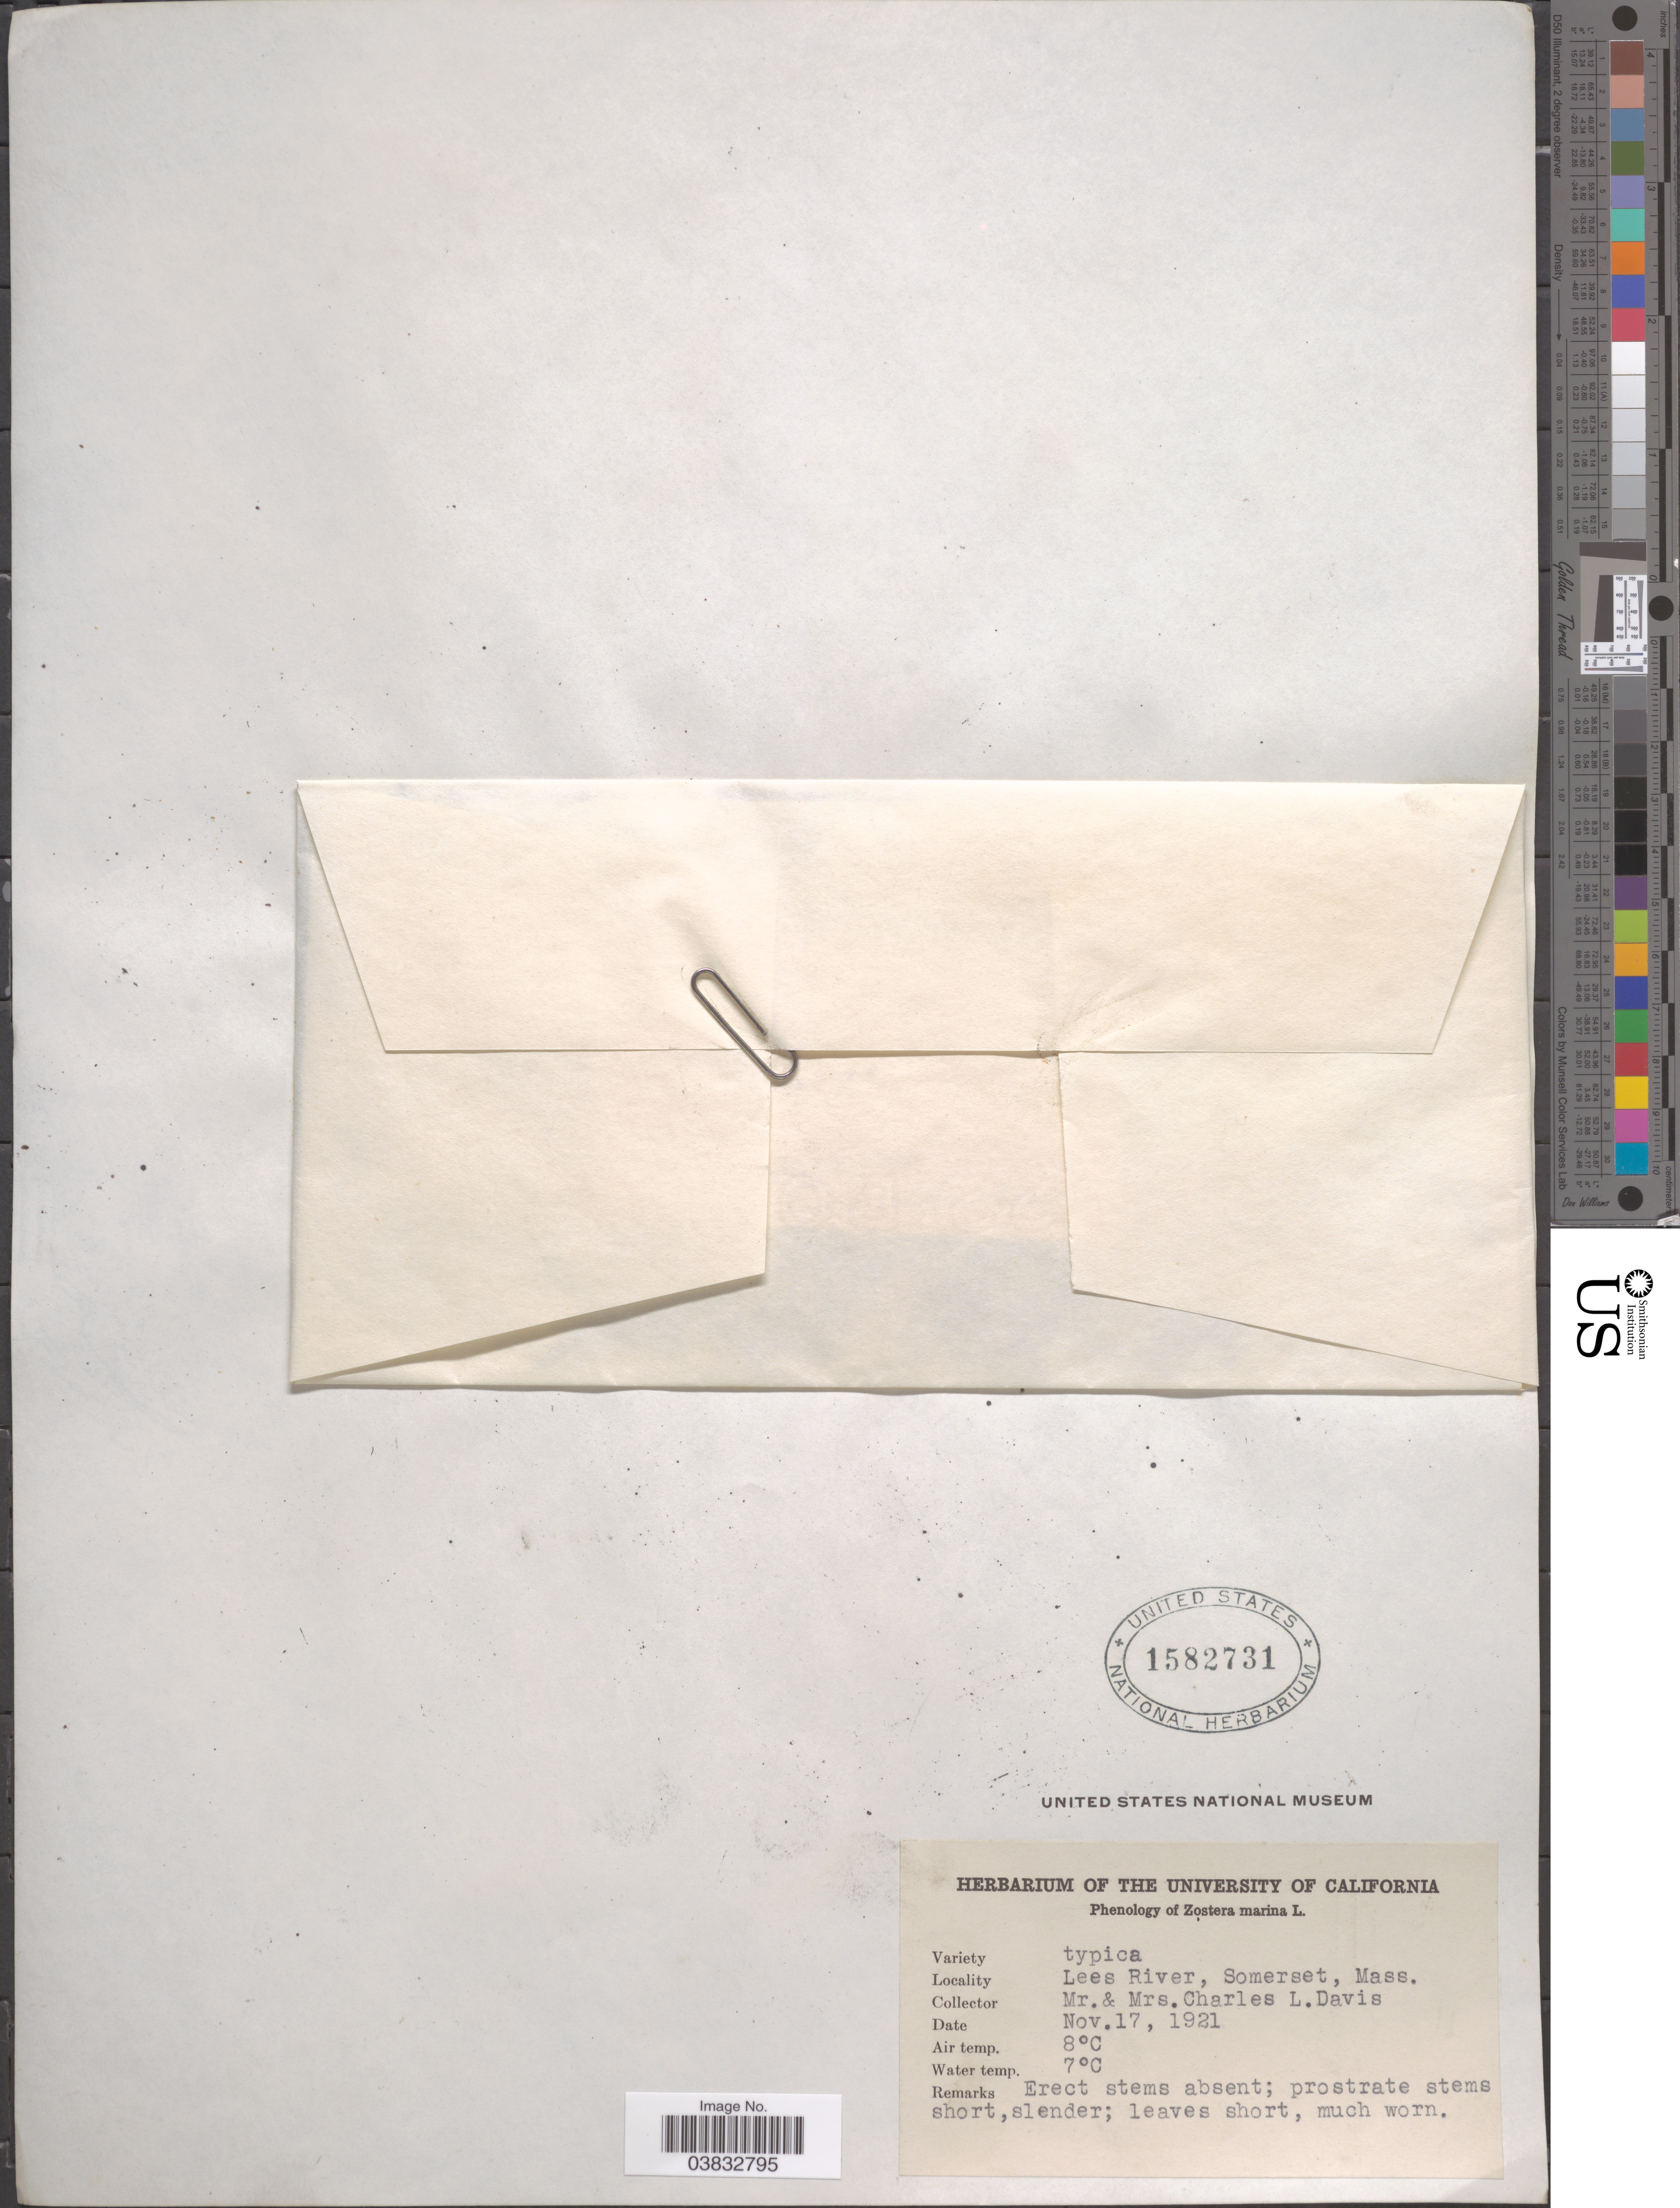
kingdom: Plantae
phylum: Tracheophyta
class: Liliopsida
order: Alismatales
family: Zosteraceae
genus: Zostera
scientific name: Zostera marina var. typica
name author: L.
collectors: C. Davis & C. Davis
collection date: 1921-11-17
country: United States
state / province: Massachusetts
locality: Lees River, Somerset.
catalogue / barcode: US 1582731